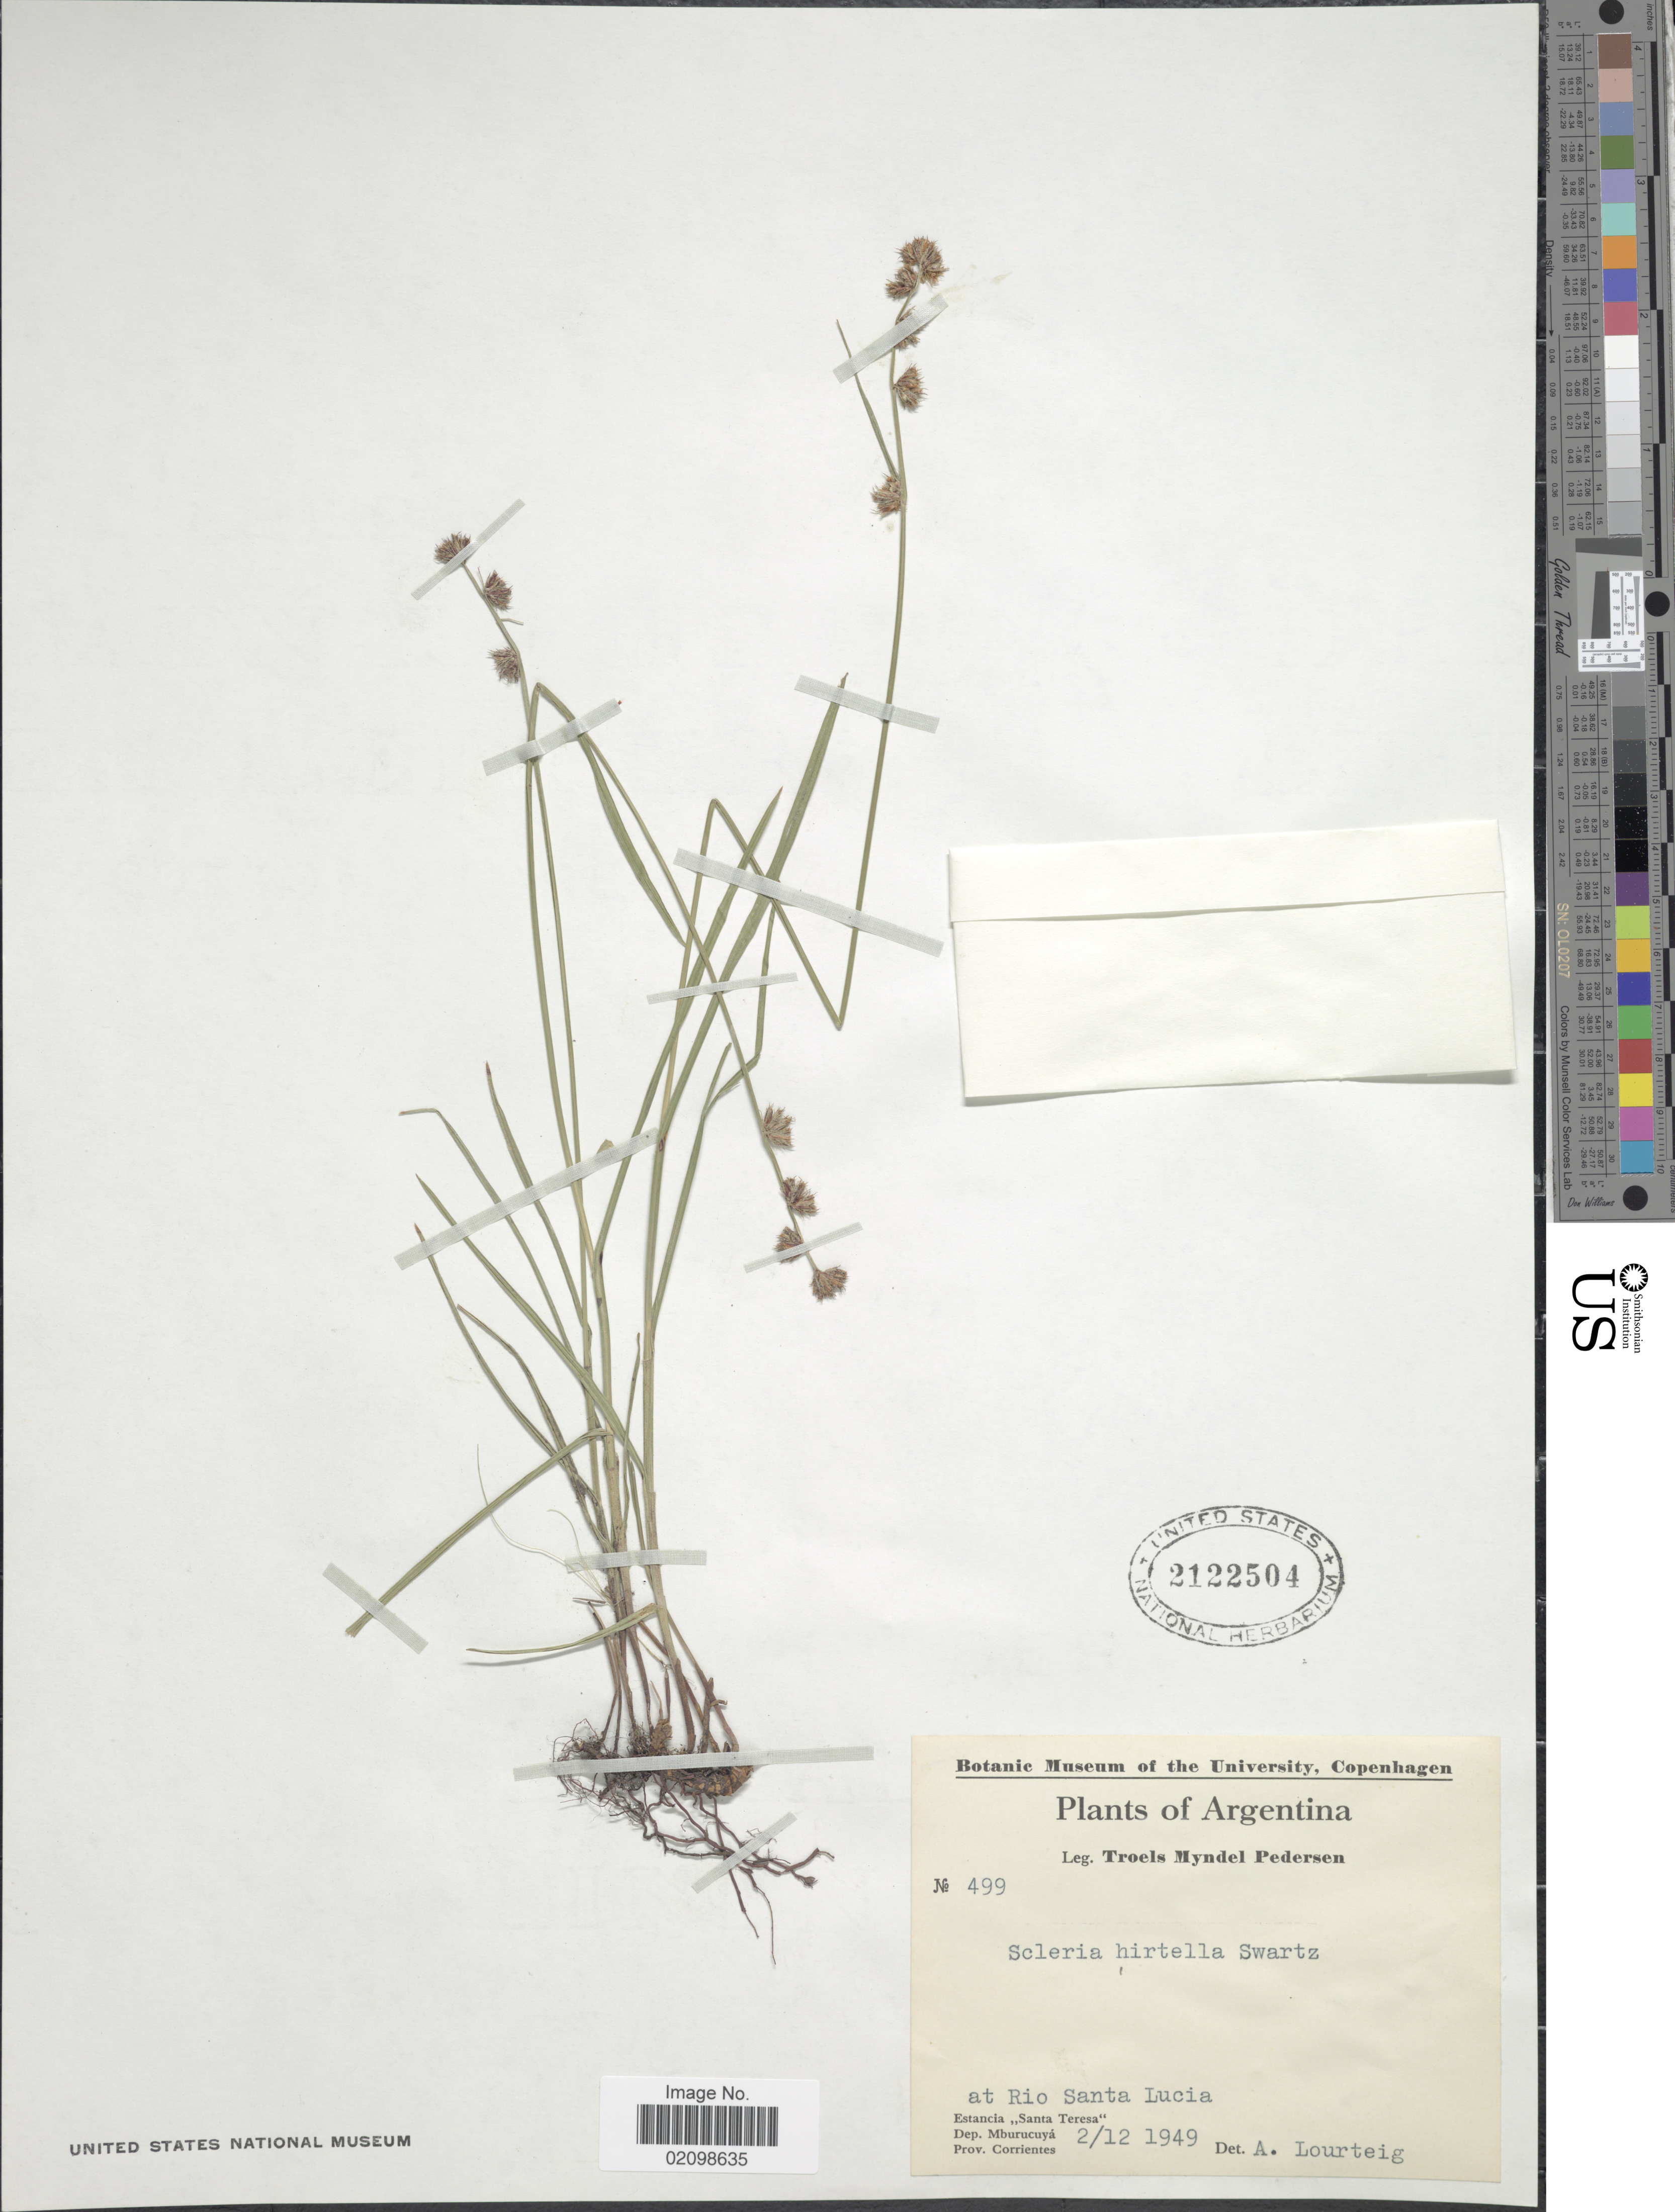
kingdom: Plantae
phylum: Tracheophyta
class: Liliopsida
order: Poales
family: Cyperaceae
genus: Scleria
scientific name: Scleria distans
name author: Poir.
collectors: T. Pederson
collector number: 499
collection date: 1949-12-02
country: Argentina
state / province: Corrientes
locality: At Rio Santa Lucia. Estancia Santa Teresa, Dep. Mburucuya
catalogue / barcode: US 2122504